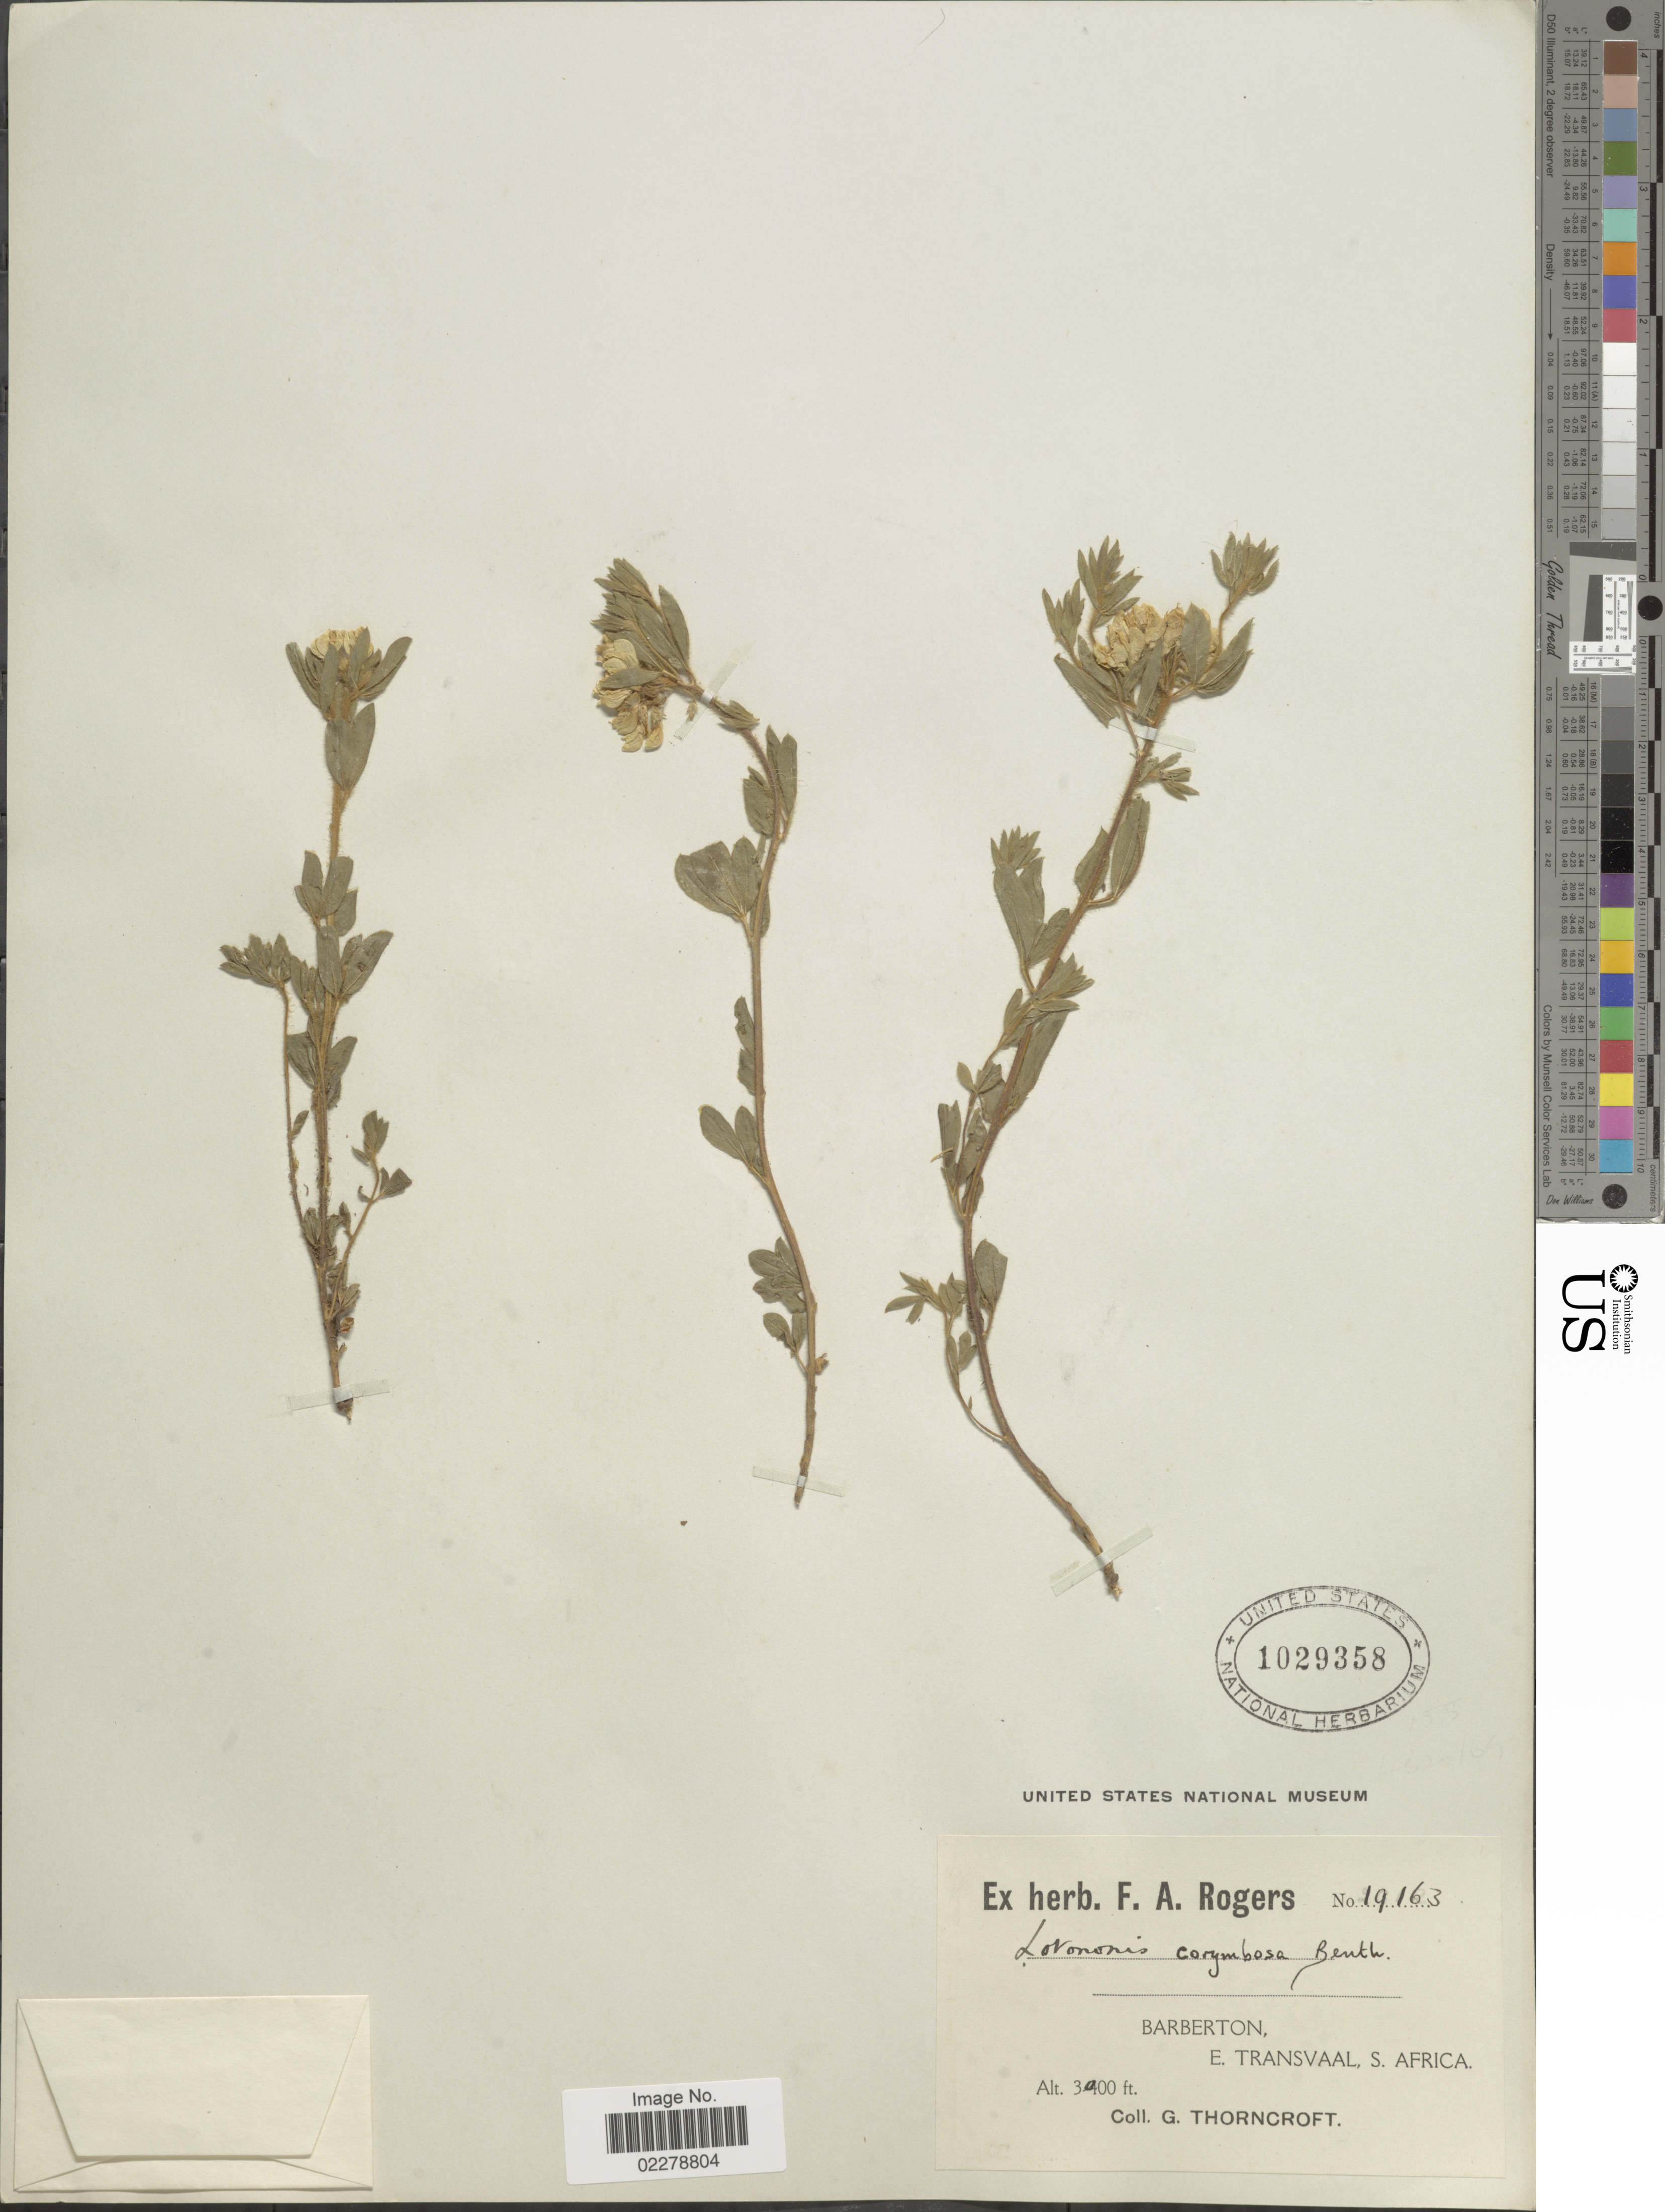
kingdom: Plantae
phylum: Tracheophyta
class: Magnoliopsida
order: Fabales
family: Fabaceae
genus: Lotononis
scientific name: Lotononis corymbosa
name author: Benth.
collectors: G. Thorncroft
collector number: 19163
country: South Africa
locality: Barberton, E. Transvaal, S.Africa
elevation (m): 914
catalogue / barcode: US 1029358